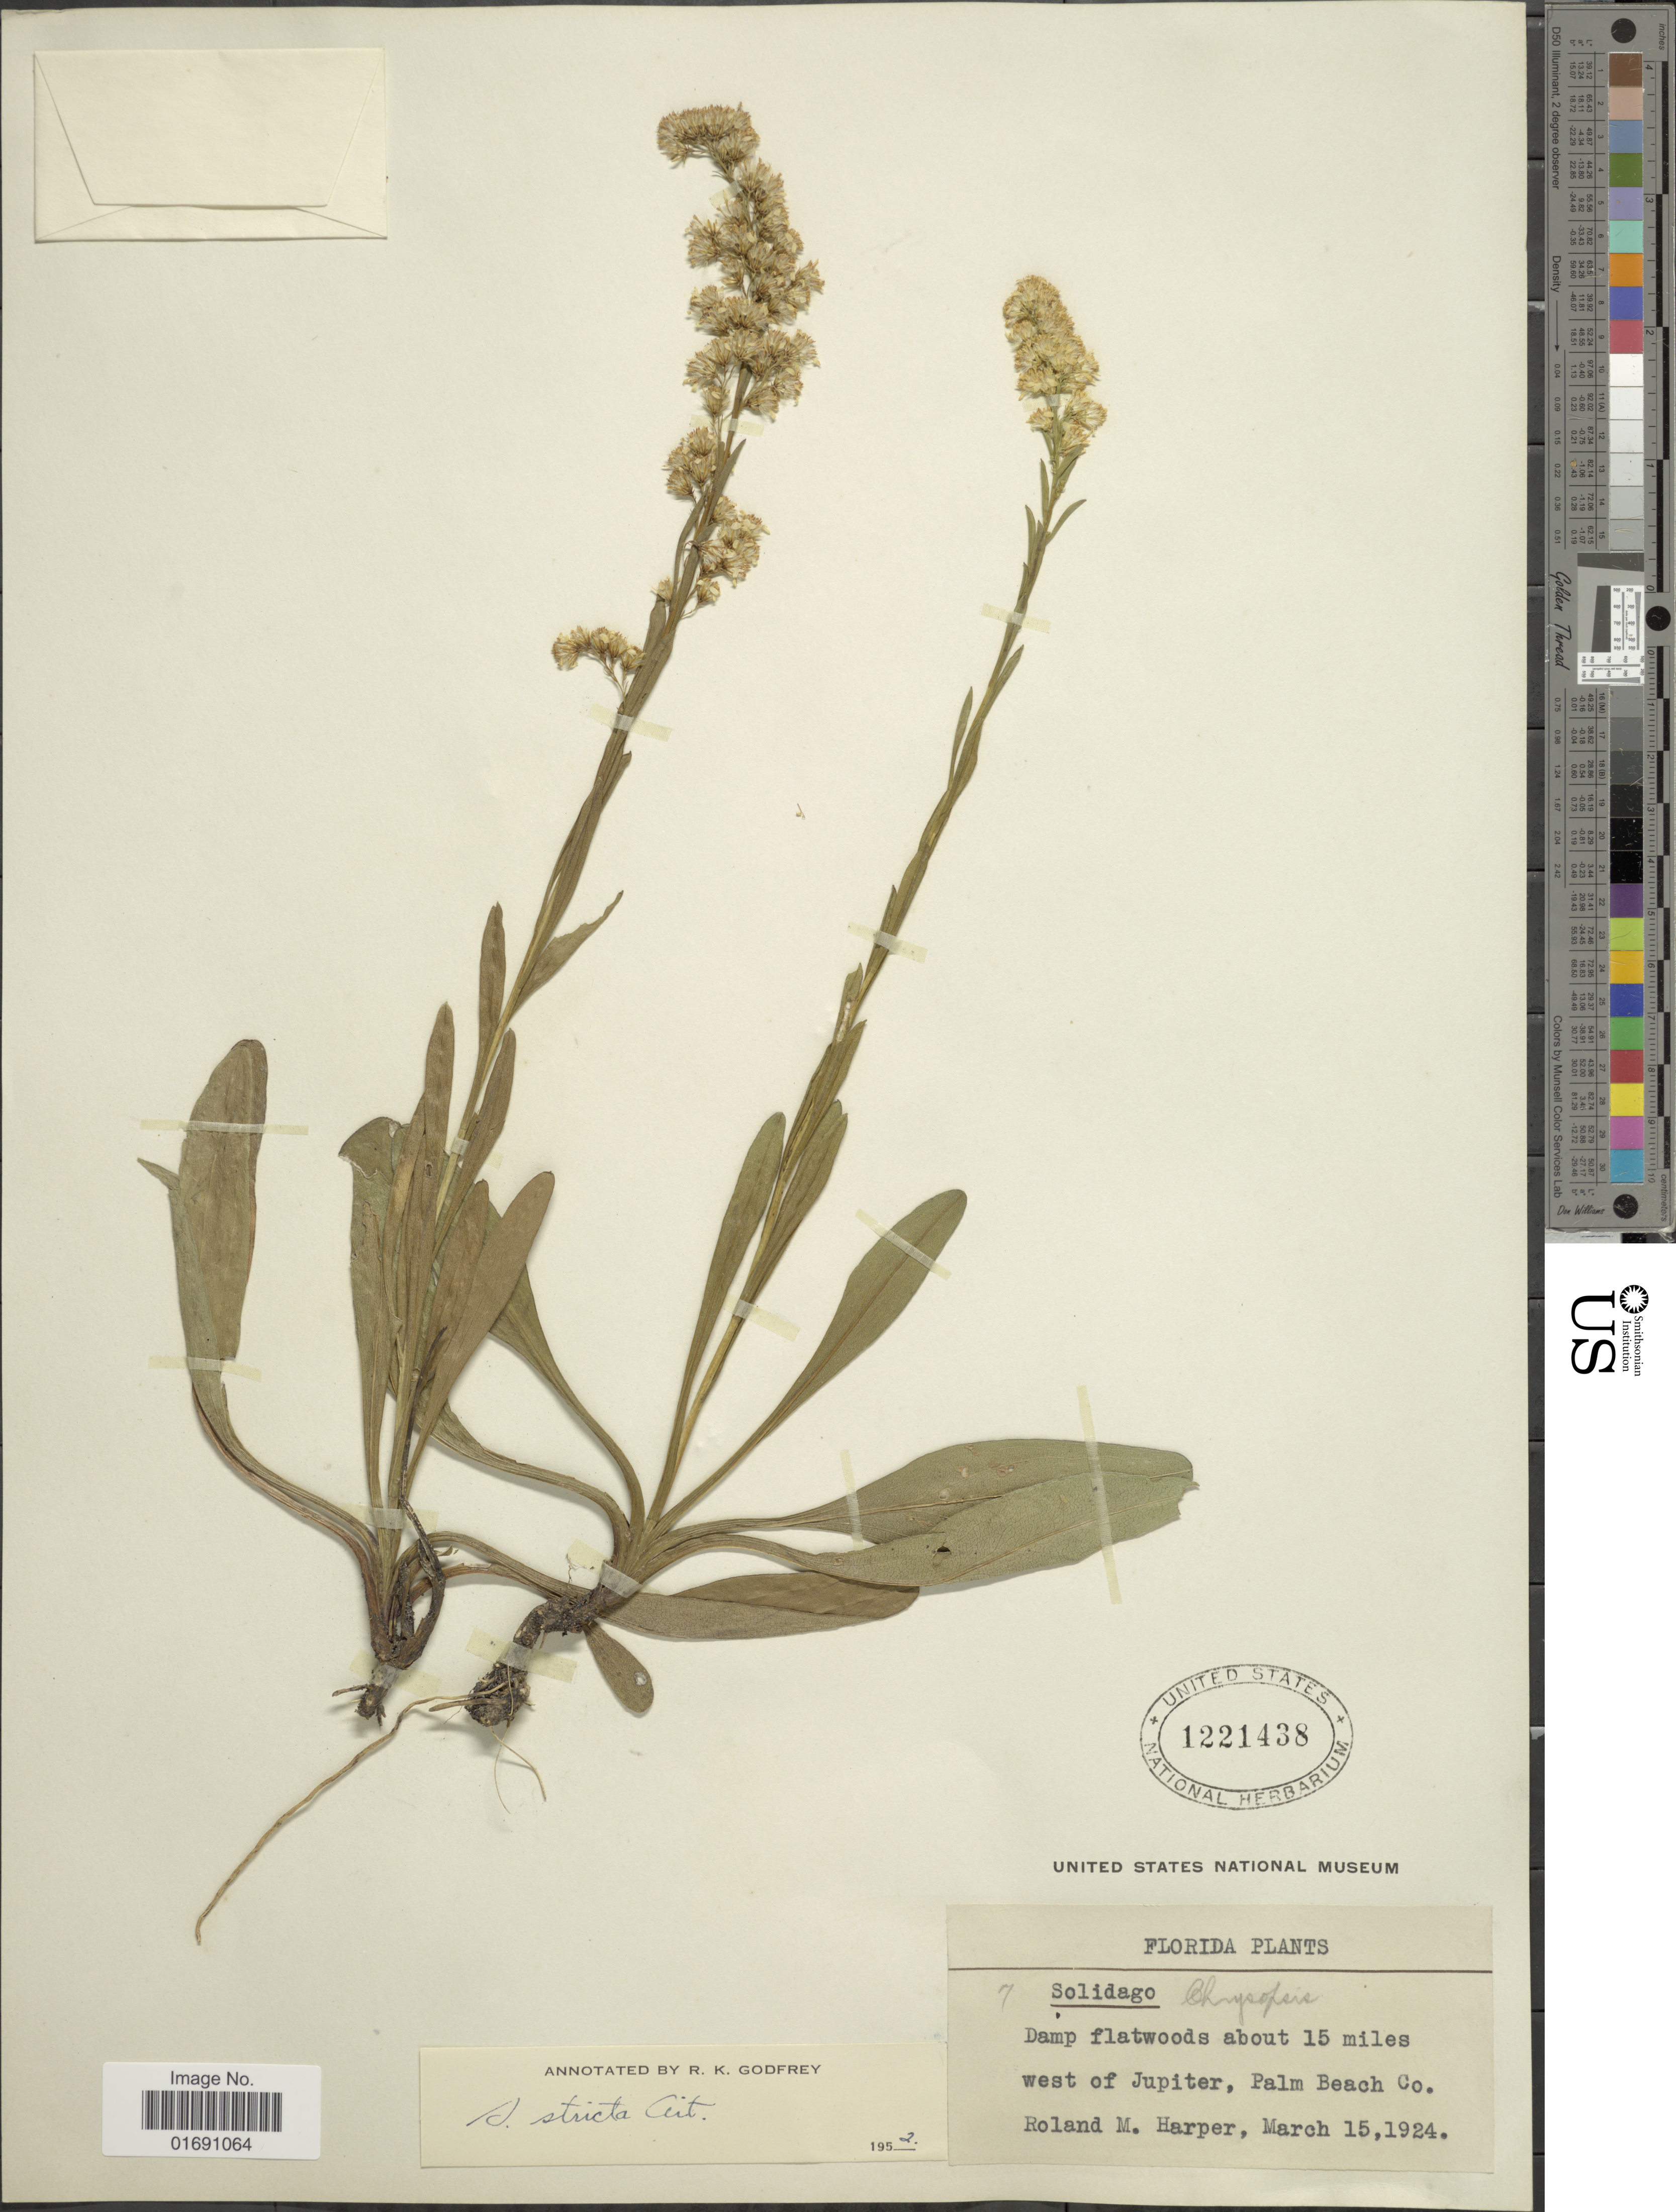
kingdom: Plantae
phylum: Tracheophyta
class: Magnoliopsida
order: Asterales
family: Asteraceae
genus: Solidago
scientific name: Solidago stricta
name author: Aiton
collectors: R. M. Harper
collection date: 1924-03-15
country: United States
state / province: Florida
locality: Damp flatwoods about 15 miles west of Jupiter, Pal Beach Co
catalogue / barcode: US 1221438